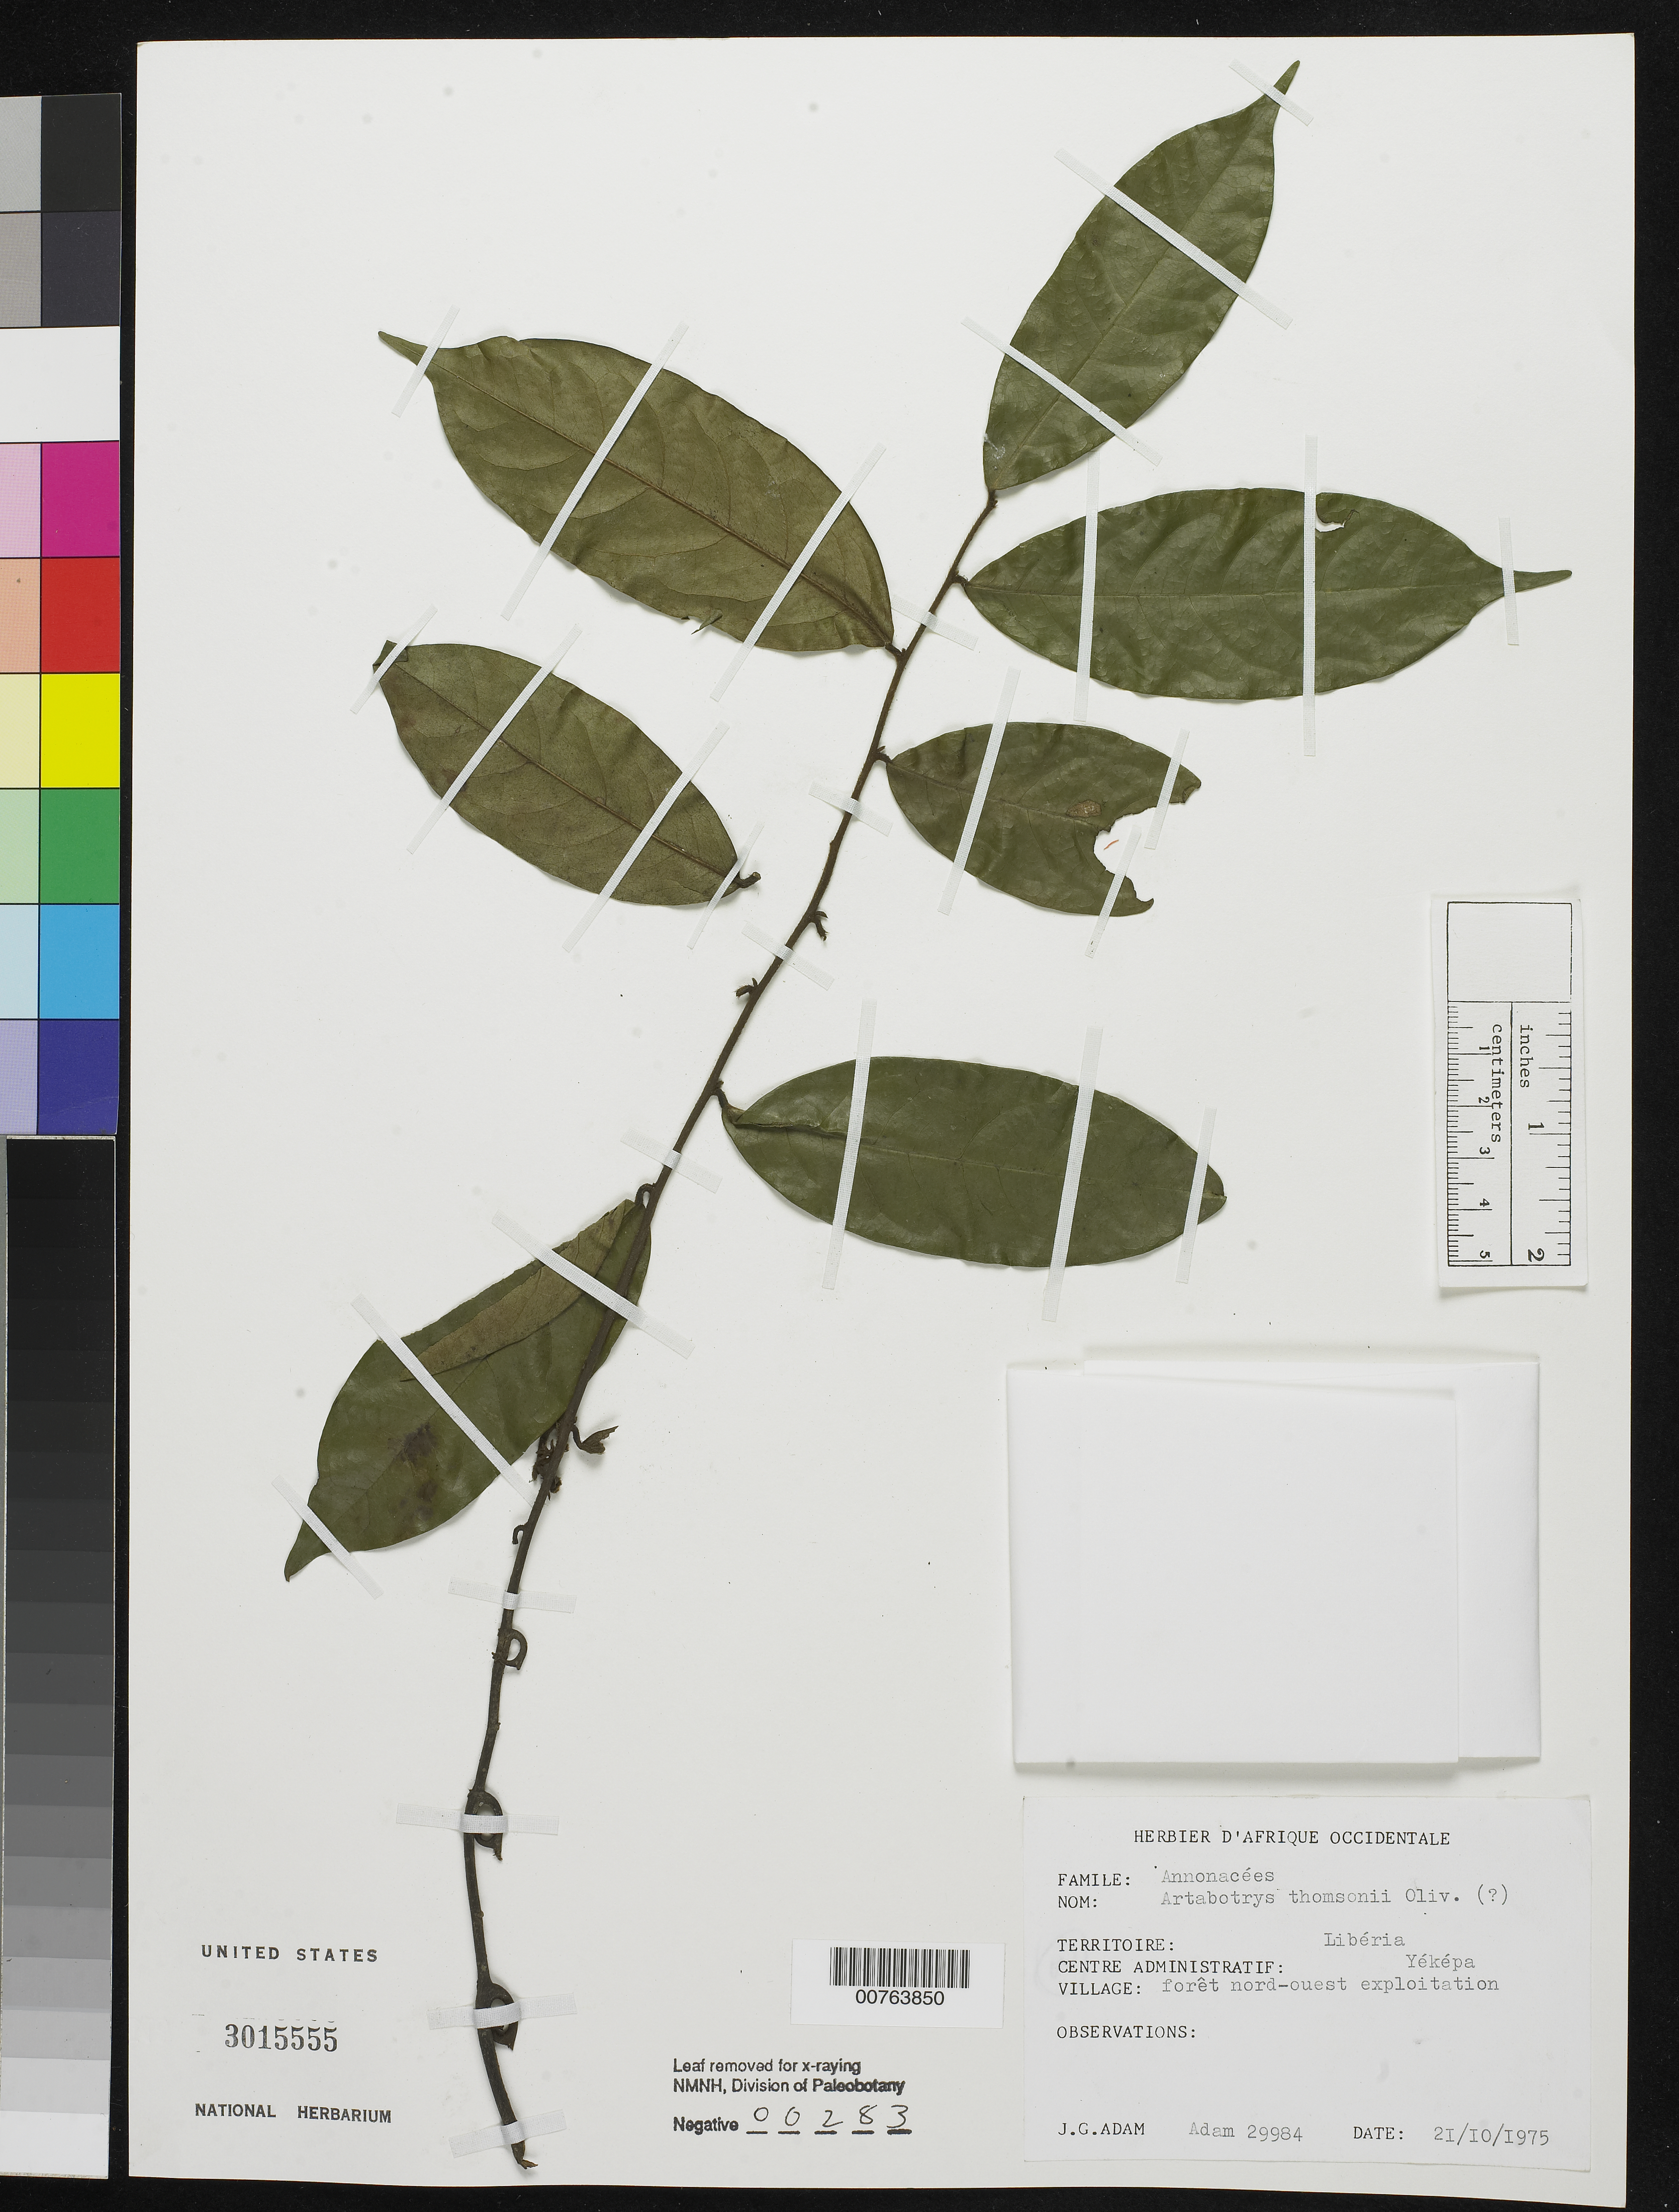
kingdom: Plantae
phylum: Tracheophyta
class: Magnoliopsida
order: Magnoliales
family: Annonaceae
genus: Artabotrys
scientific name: Artabotrys thomsonii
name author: Oliv.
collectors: J. Adam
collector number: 29984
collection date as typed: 21 Oct 1975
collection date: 1975-10-21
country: Liberia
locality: Yekepa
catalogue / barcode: US 3015555